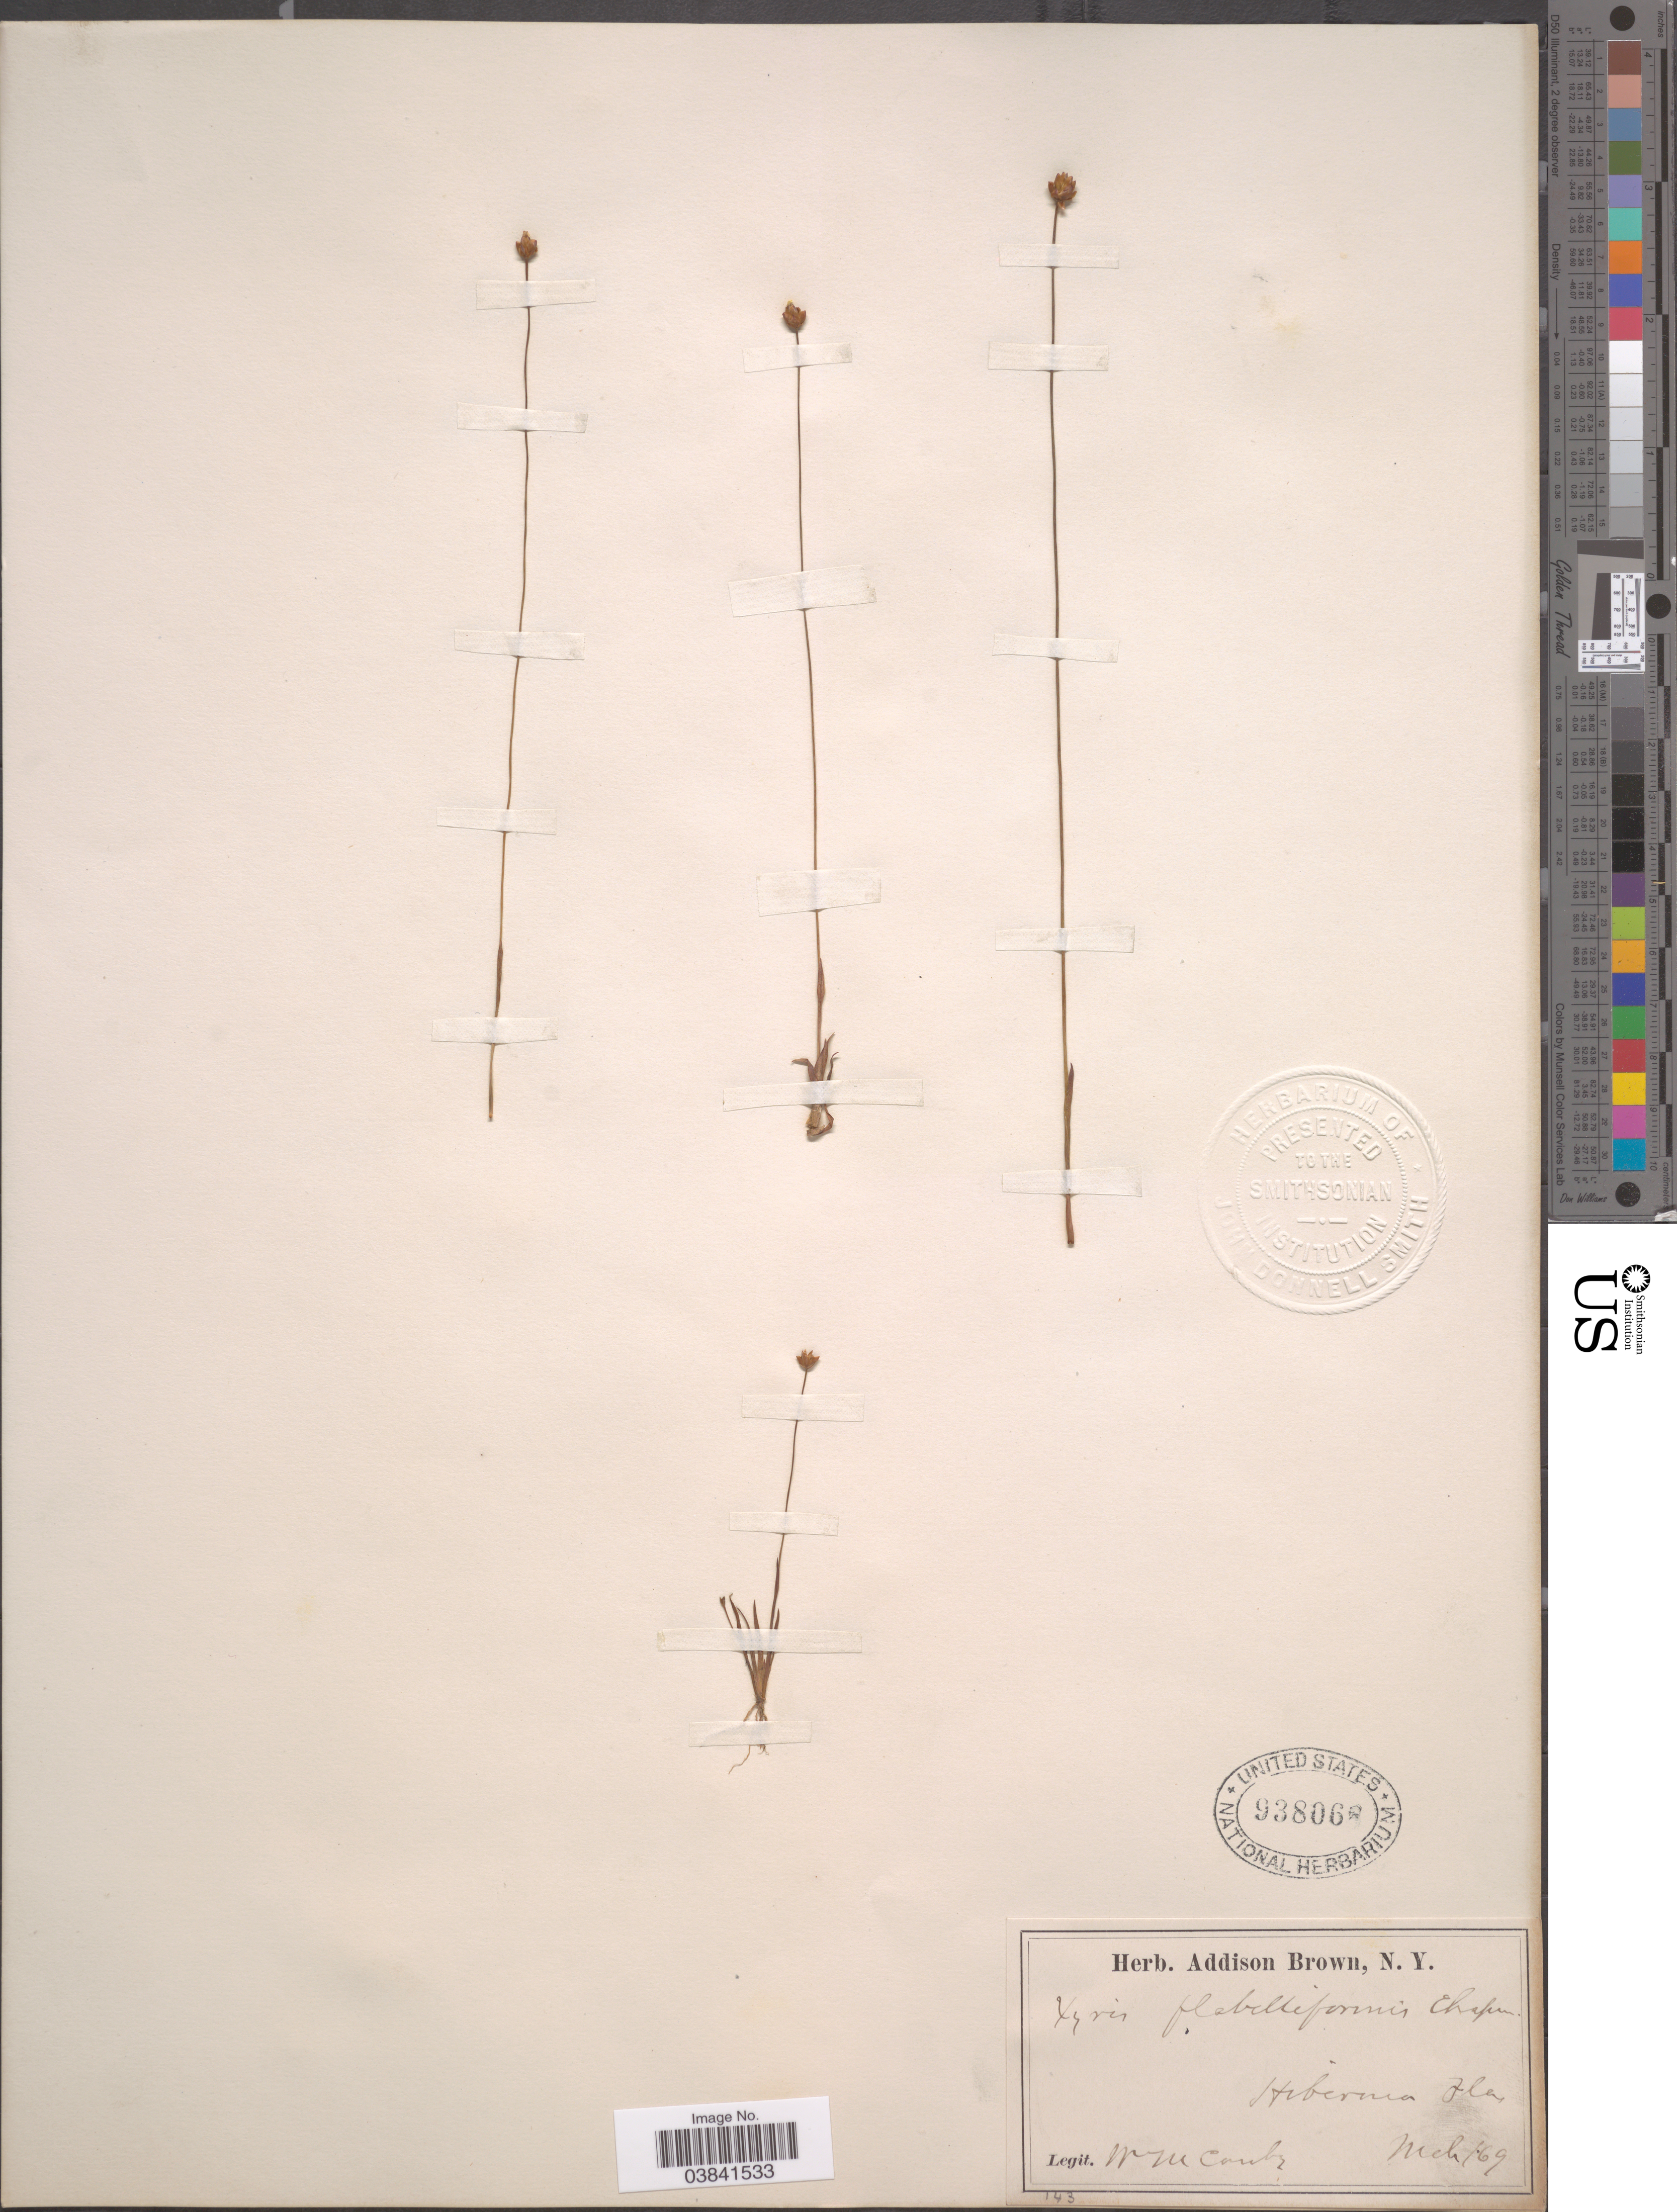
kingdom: Plantae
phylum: Tracheophyta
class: Liliopsida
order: Poales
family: Xyridaceae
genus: Xyris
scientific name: Xyris flabelliformis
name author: Chapm.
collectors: W. Canby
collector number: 143?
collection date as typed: Transcribed d/m/y: /3/69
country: United States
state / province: Florida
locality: Hibernia.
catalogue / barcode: US 938066